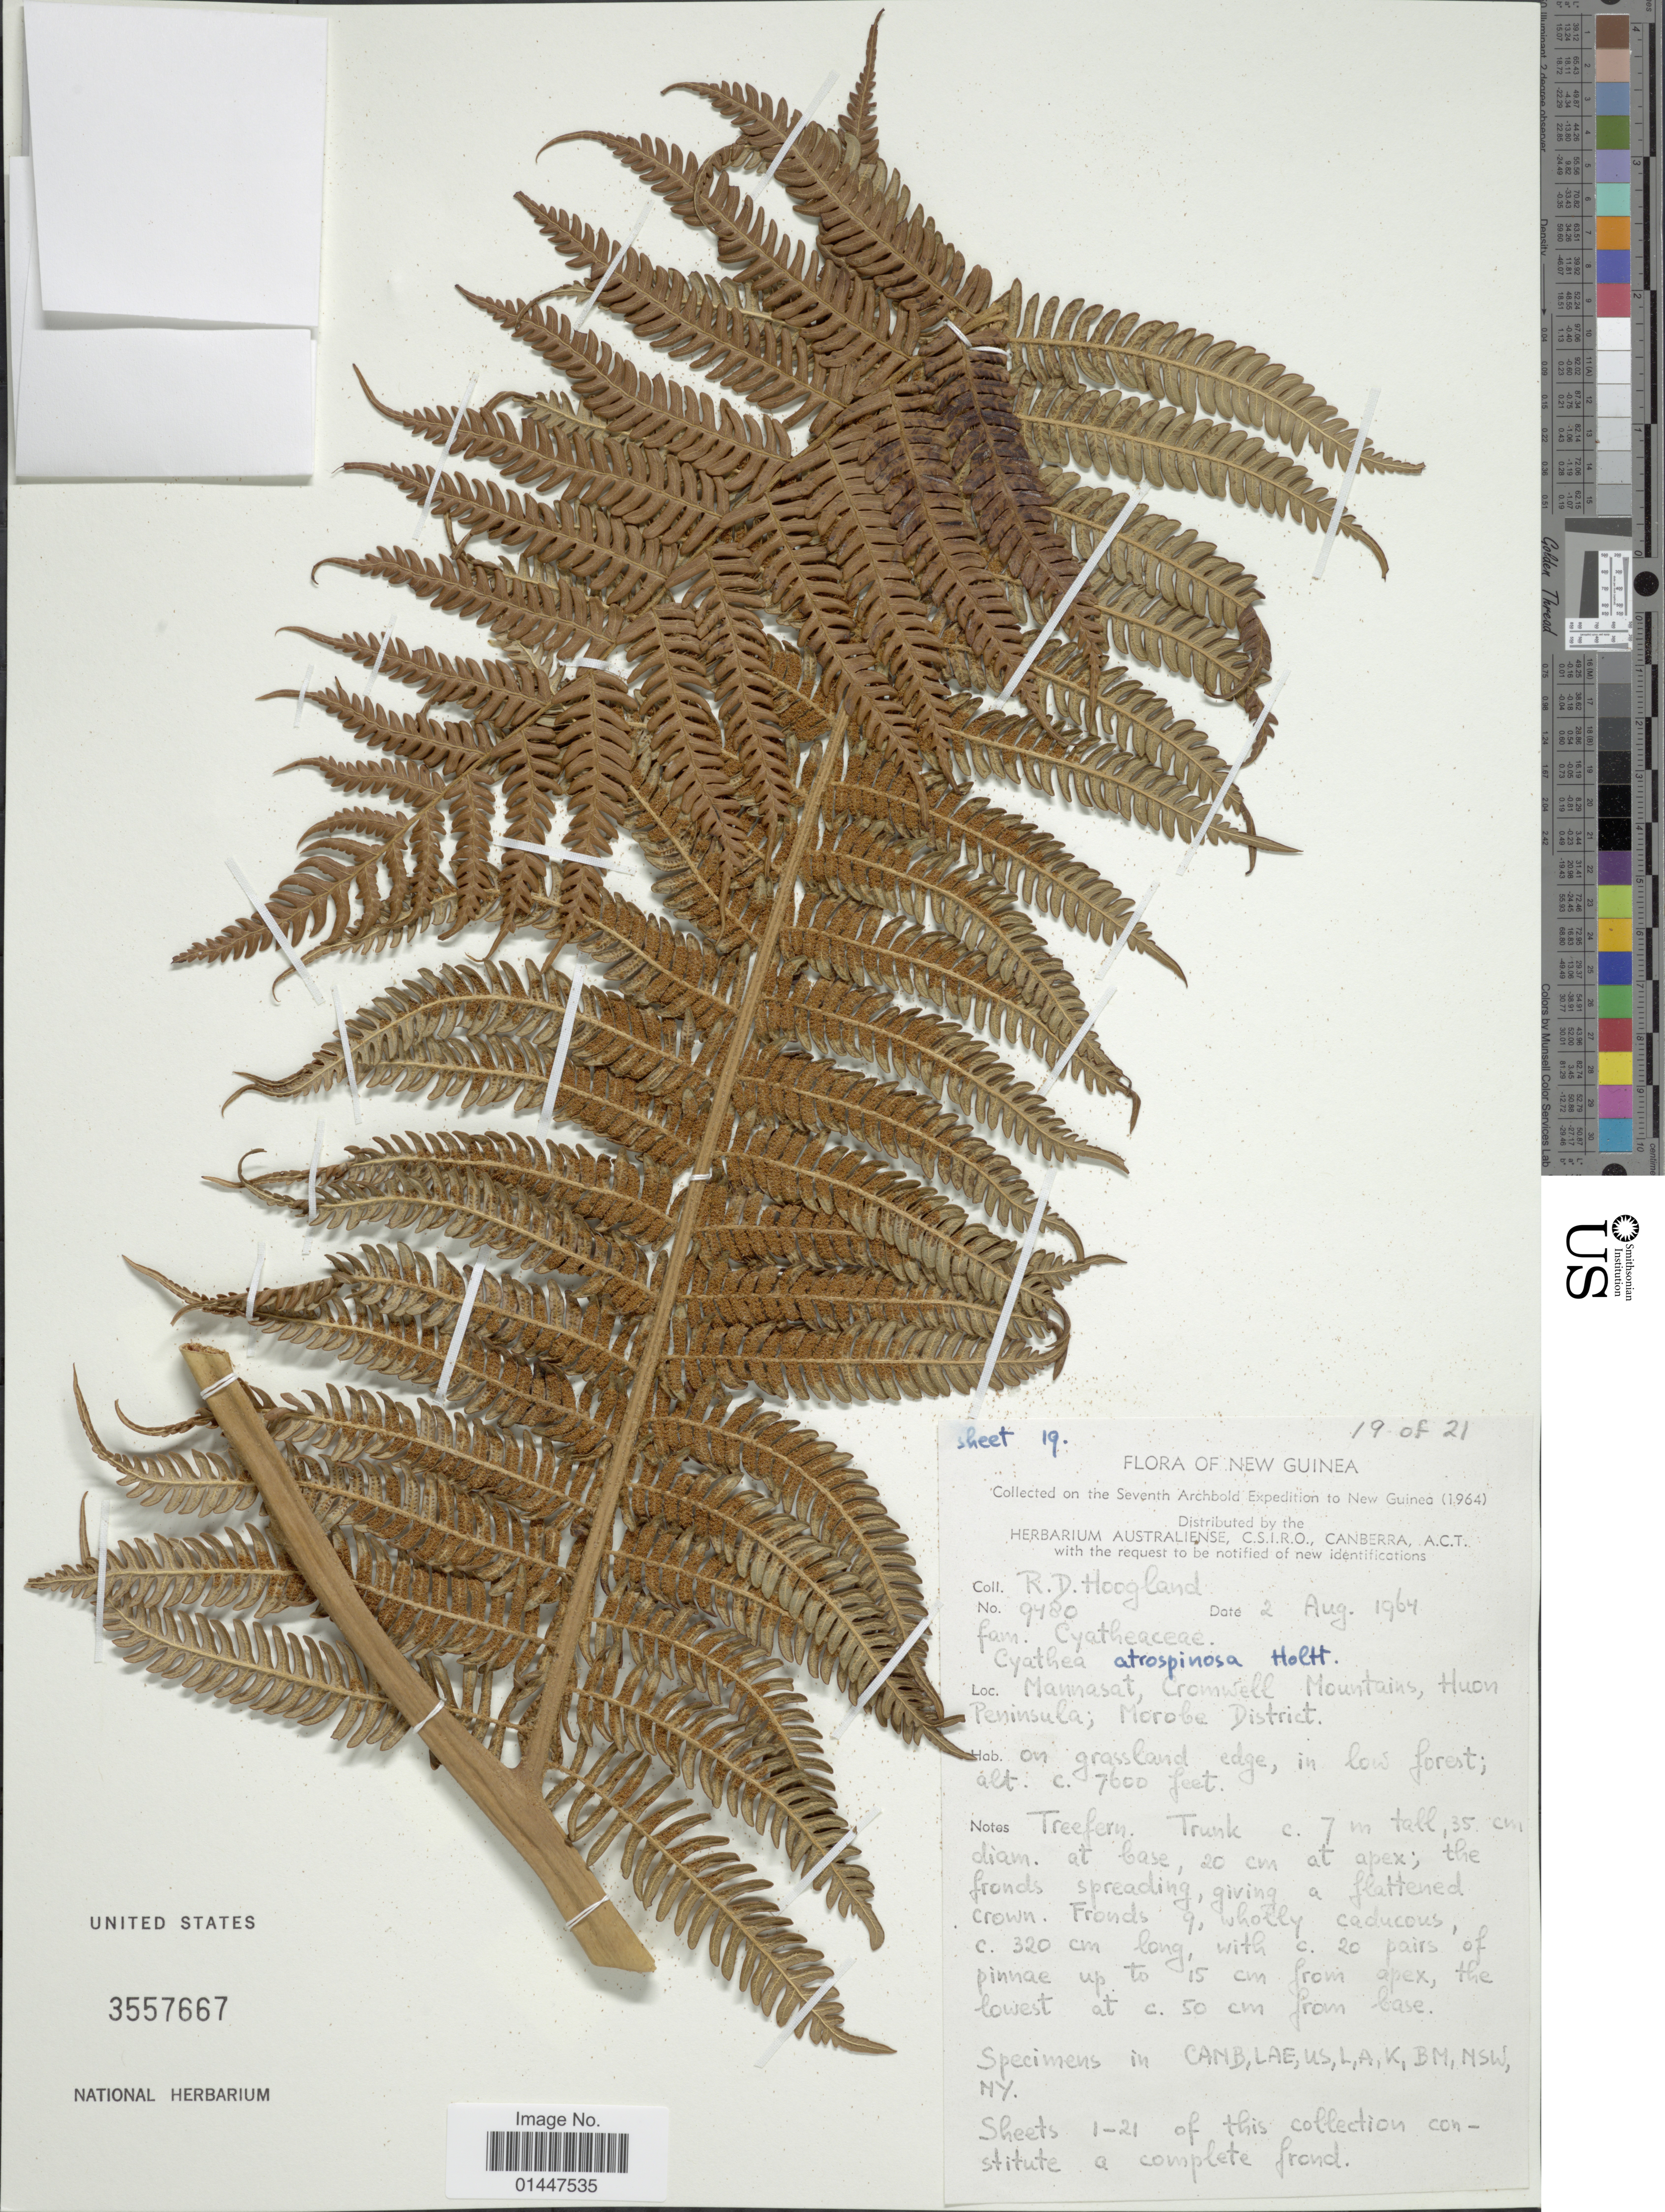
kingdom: Plantae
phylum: Tracheophyta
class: Polypodiopsida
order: Cyatheales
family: Cyatheaceae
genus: Sphaeropteris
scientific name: Sphaeropteris atrospinosa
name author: (Holttum) R.M. Tryon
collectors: R. D. Hoogland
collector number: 9480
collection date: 1964-08-02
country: Papua New Guinea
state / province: Morobe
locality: New Guinea. Mannasat, Cromwell Mountains, Huon Peninsula; Morobe District.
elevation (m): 2316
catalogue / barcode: US 3557667